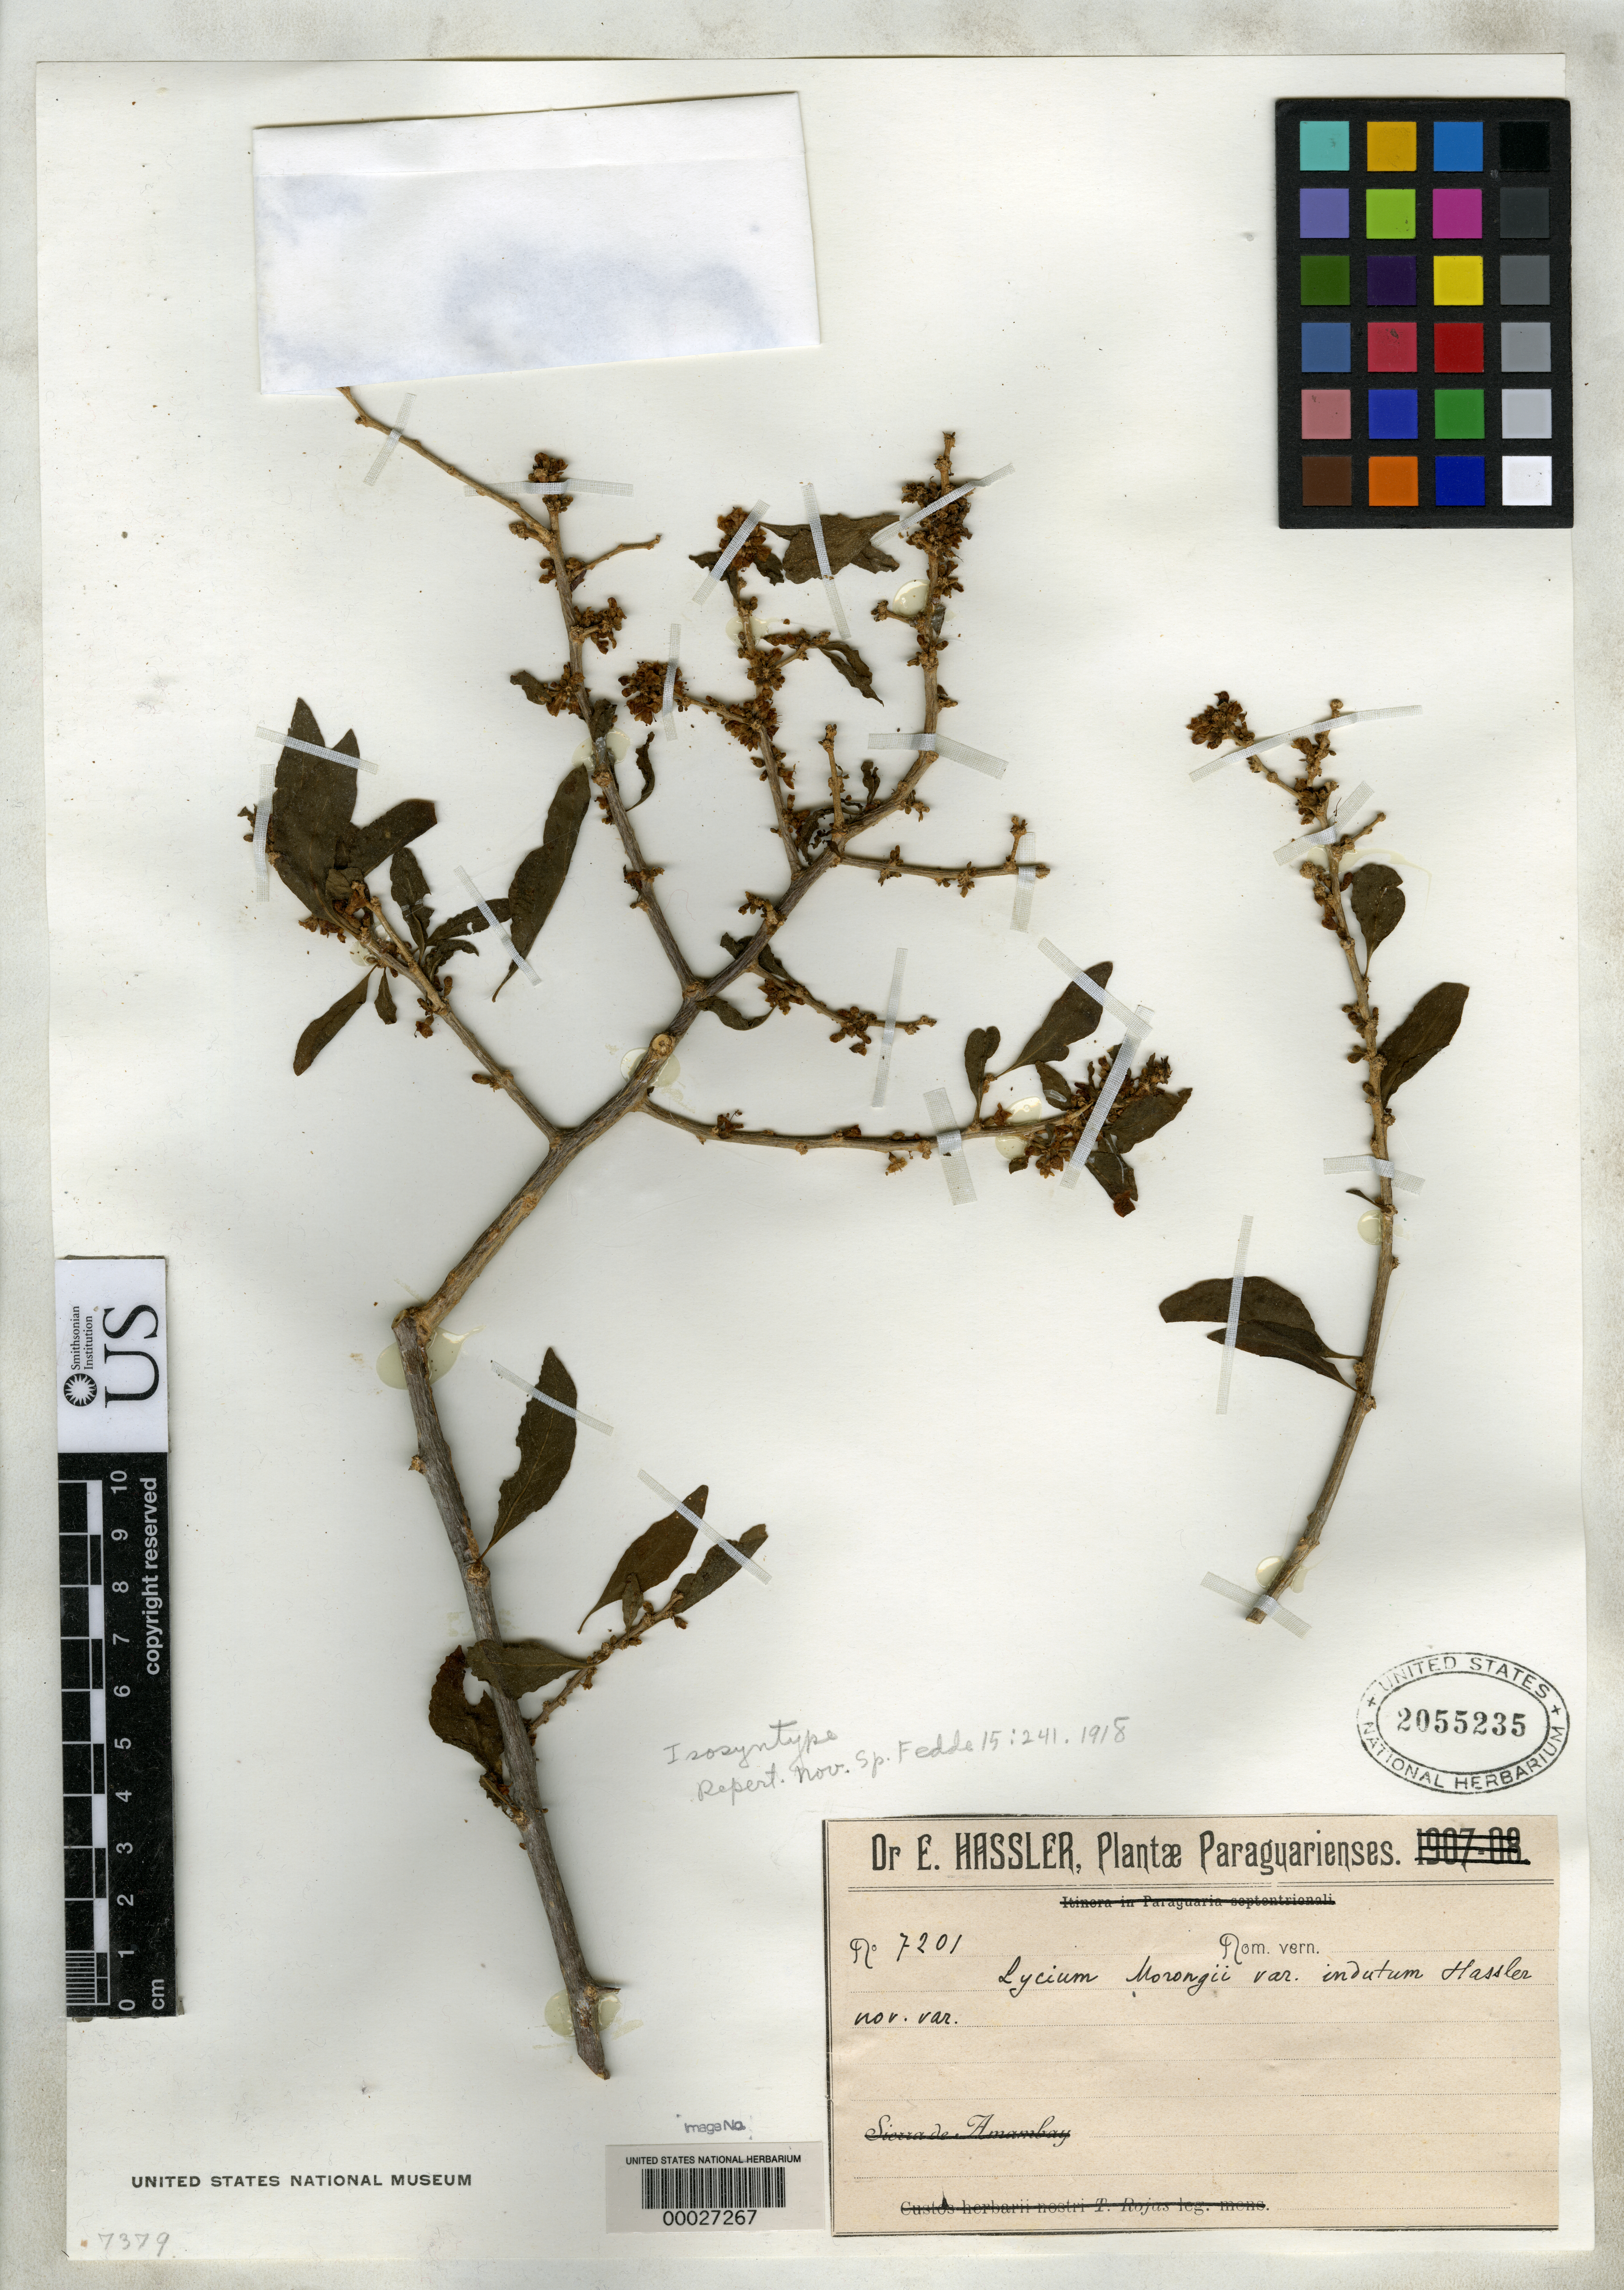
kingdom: Plantae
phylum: Tracheophyta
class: Magnoliopsida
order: Solanales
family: Solanaceae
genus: Lycium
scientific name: Lycium morongii var. indutum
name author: Hassl.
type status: Isosyntype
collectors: E. Hassler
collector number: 7201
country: Paraguay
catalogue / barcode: US 2055235